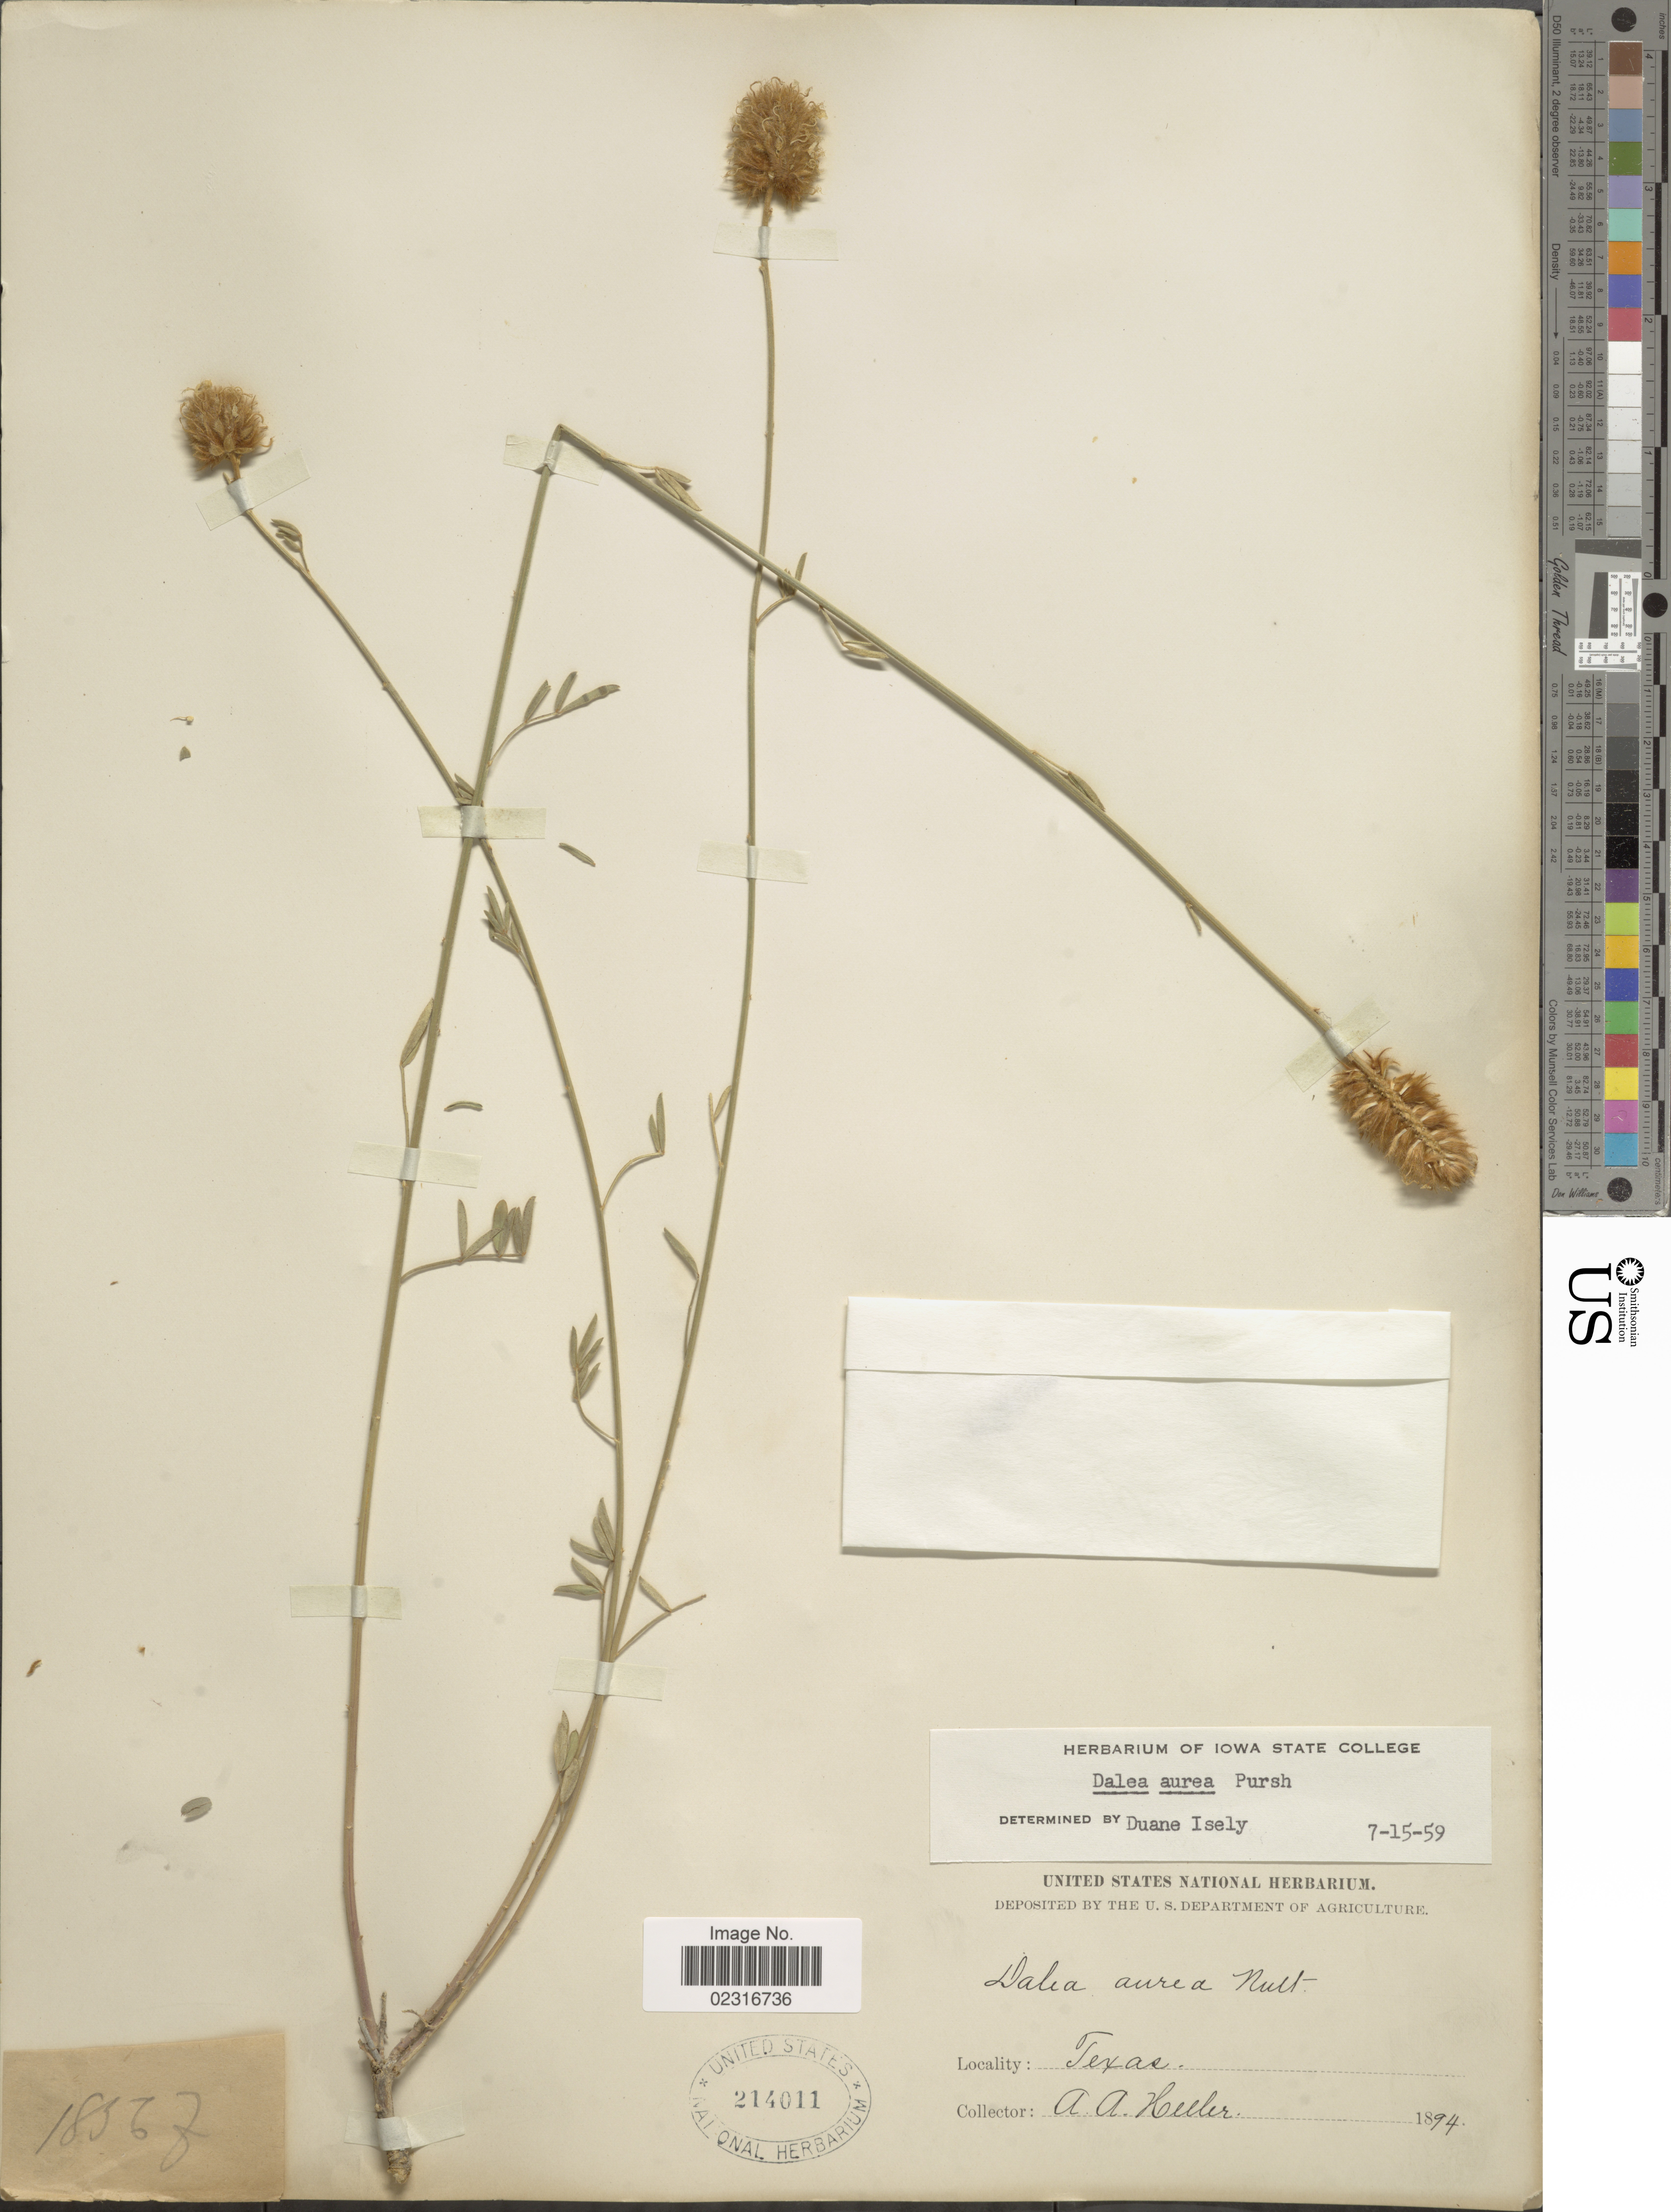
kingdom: Plantae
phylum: Tracheophyta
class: Magnoliopsida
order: Fabales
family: Fabaceae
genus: Dalea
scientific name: Dalea aurea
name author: Nutt. ex Pursh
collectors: A. A. Heller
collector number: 18367?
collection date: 1894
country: United States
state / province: Texas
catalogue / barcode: US 214011